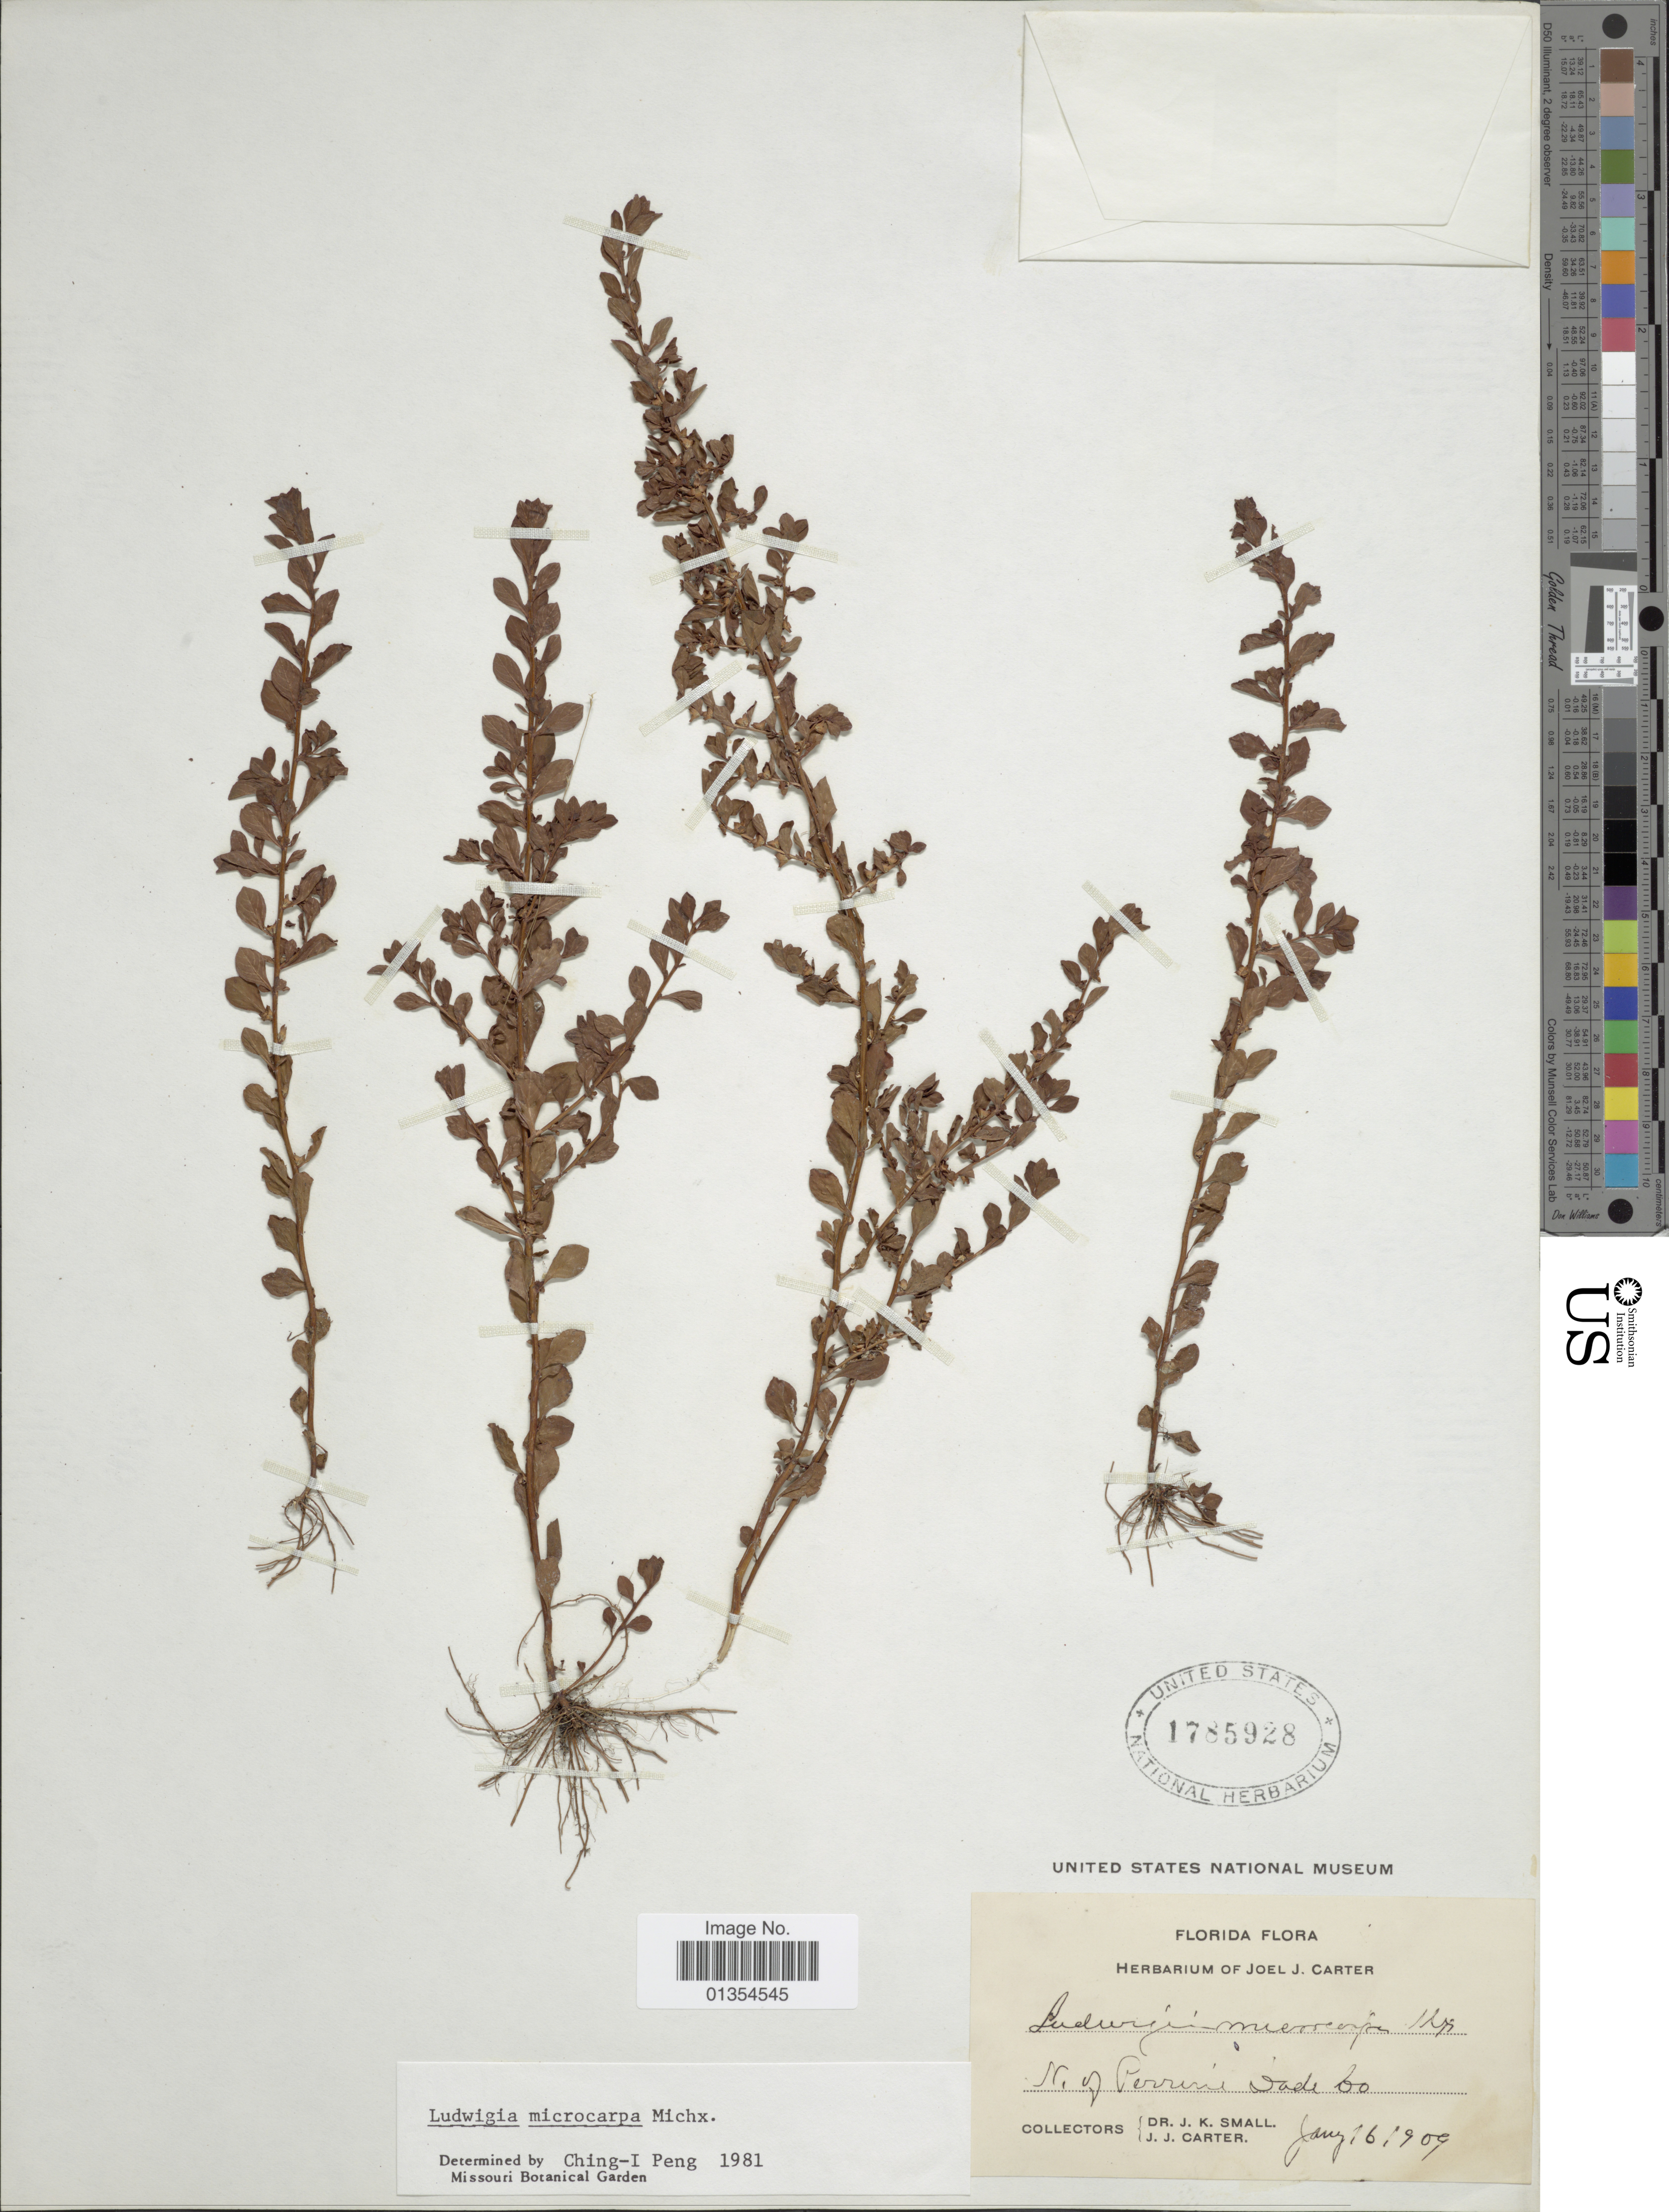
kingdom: Plantae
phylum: Tracheophyta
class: Magnoliopsida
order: Myrtales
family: Onagraceae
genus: Ludwigia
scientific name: Ludwigia microcarpa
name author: Michx.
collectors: J. K. Small & J. Carter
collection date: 1909-07-16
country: United States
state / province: Florida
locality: N. of Perrinir Dade Co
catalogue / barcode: US 1785928